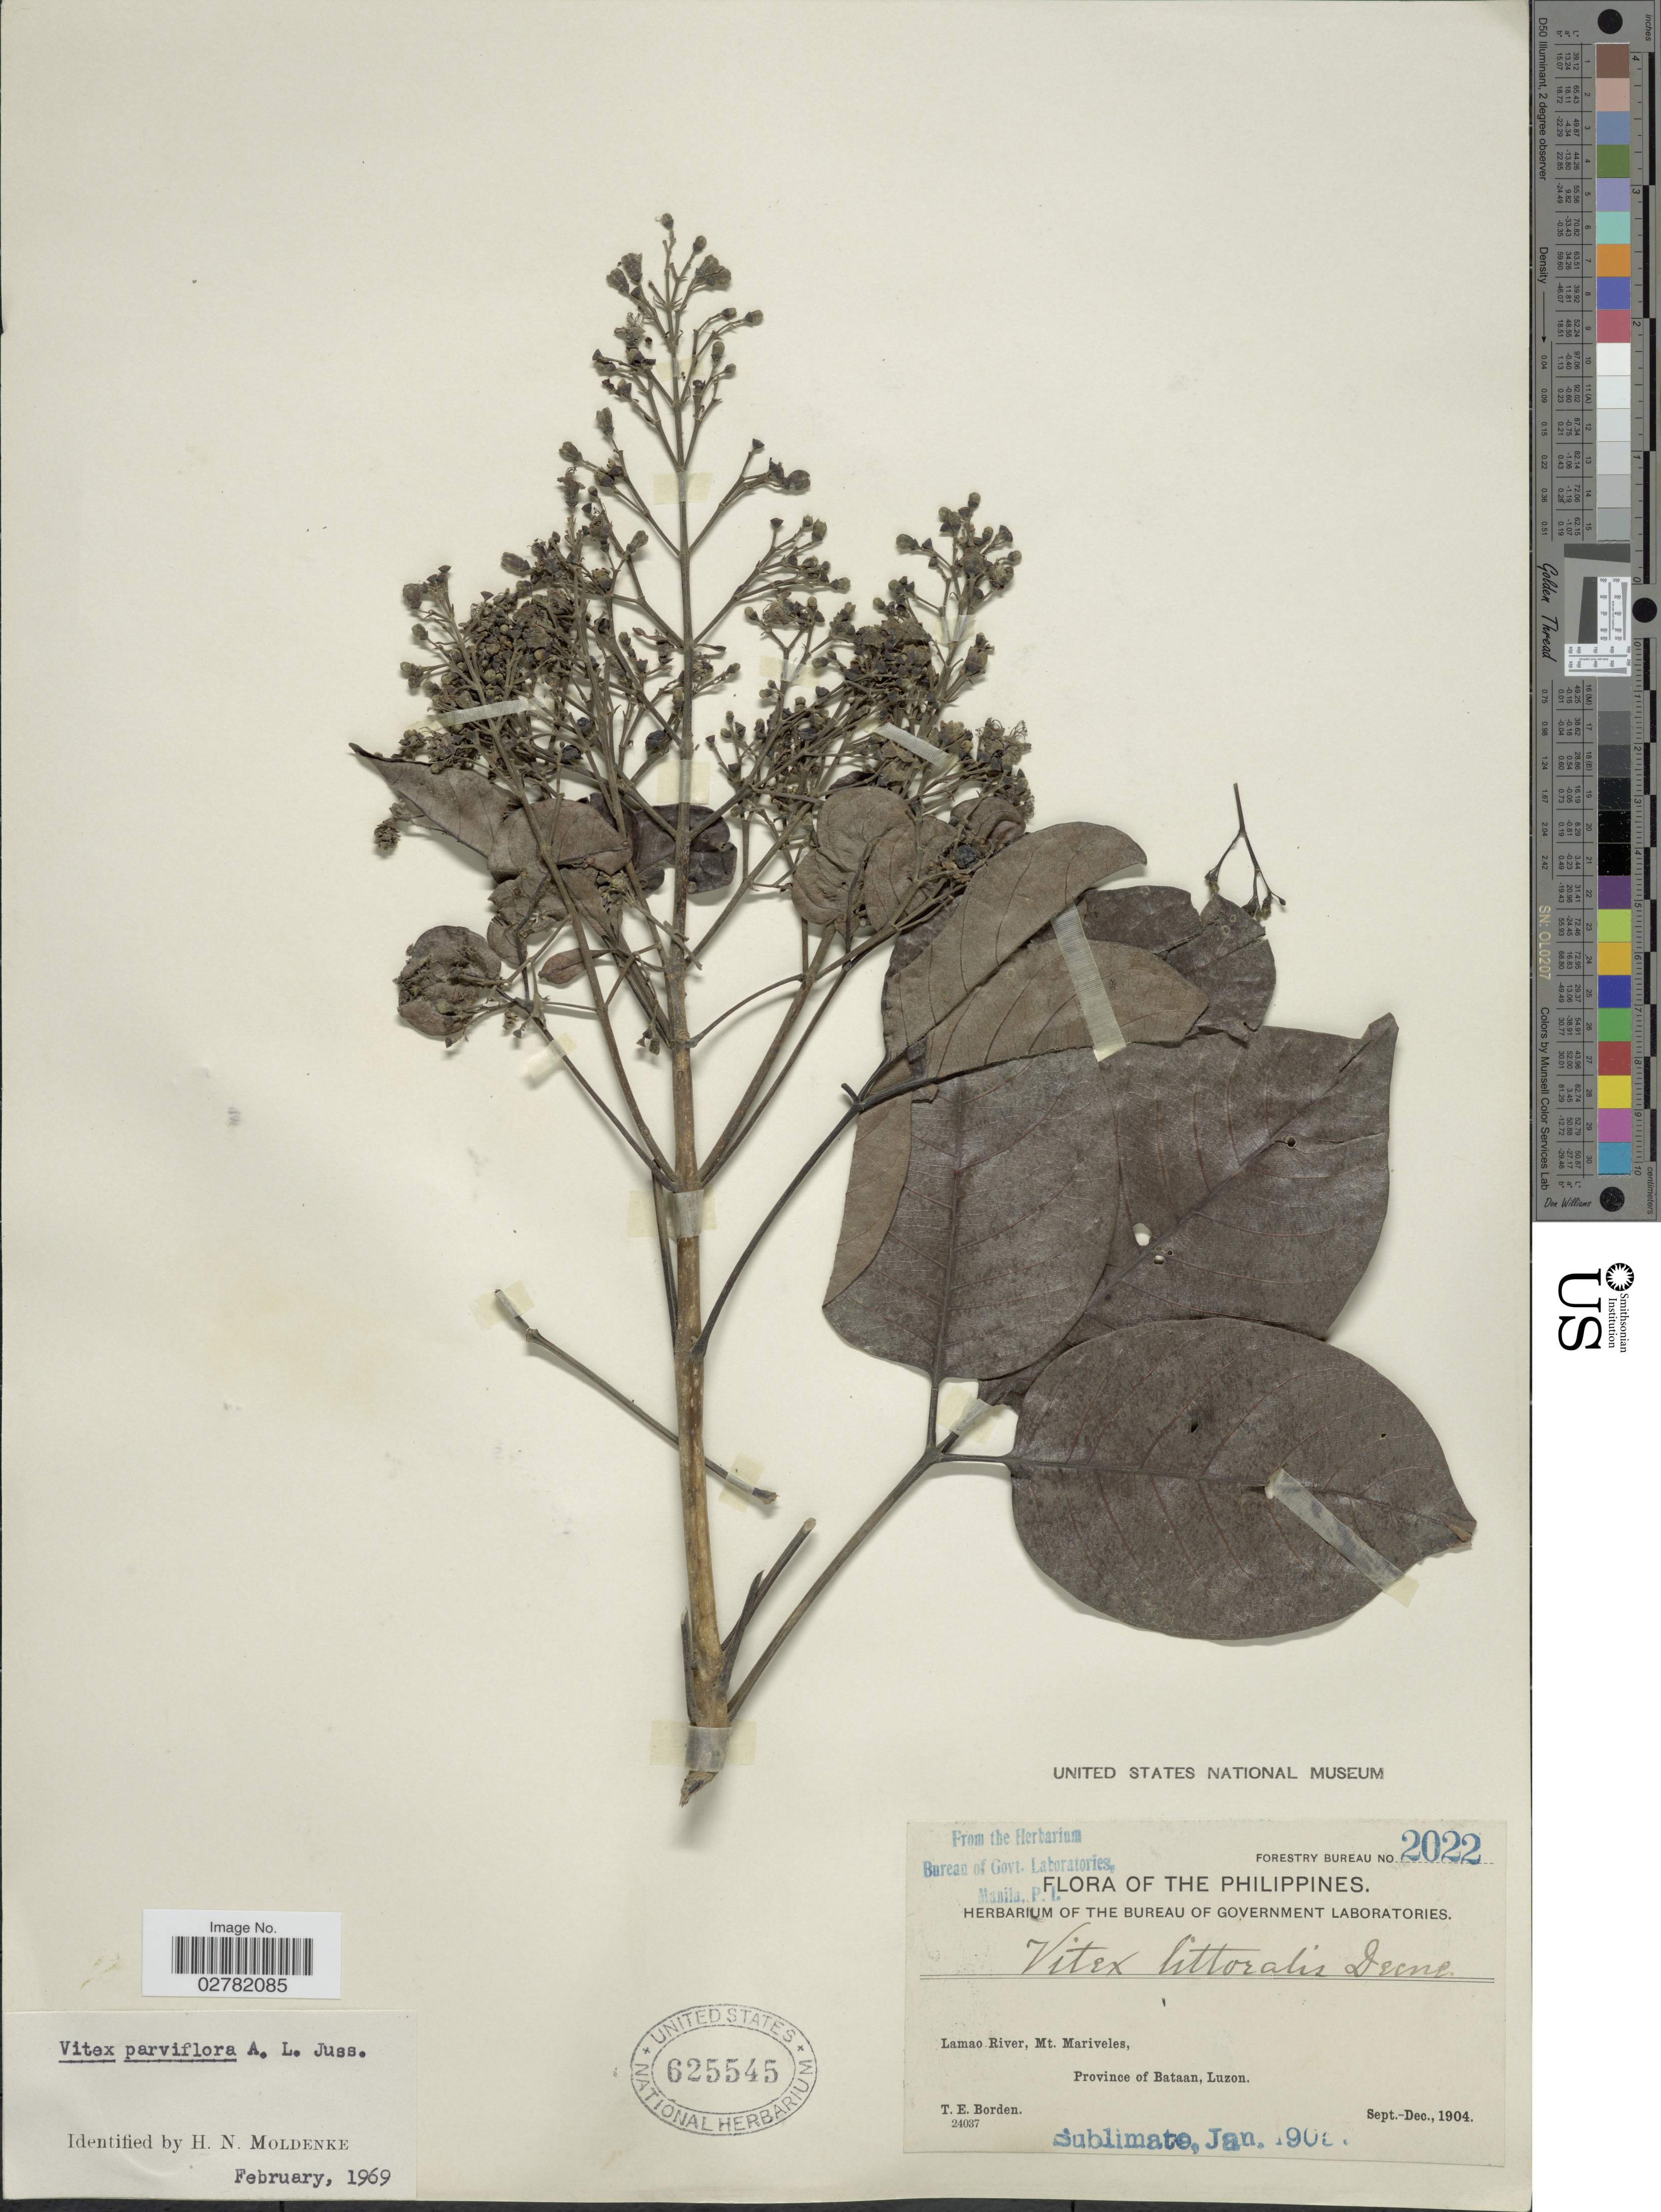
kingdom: Plantae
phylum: Tracheophyta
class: Magnoliopsida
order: Lamiales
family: Lamiaceae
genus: Vitex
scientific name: Vitex parviflora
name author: Juss.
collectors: T. E. Borden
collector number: Forestry Bureau 2022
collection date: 1904-09/1904-12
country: Philippines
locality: Lamao River, Mt. Mariveles, Province of Bataan, Luzon.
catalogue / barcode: US 625545